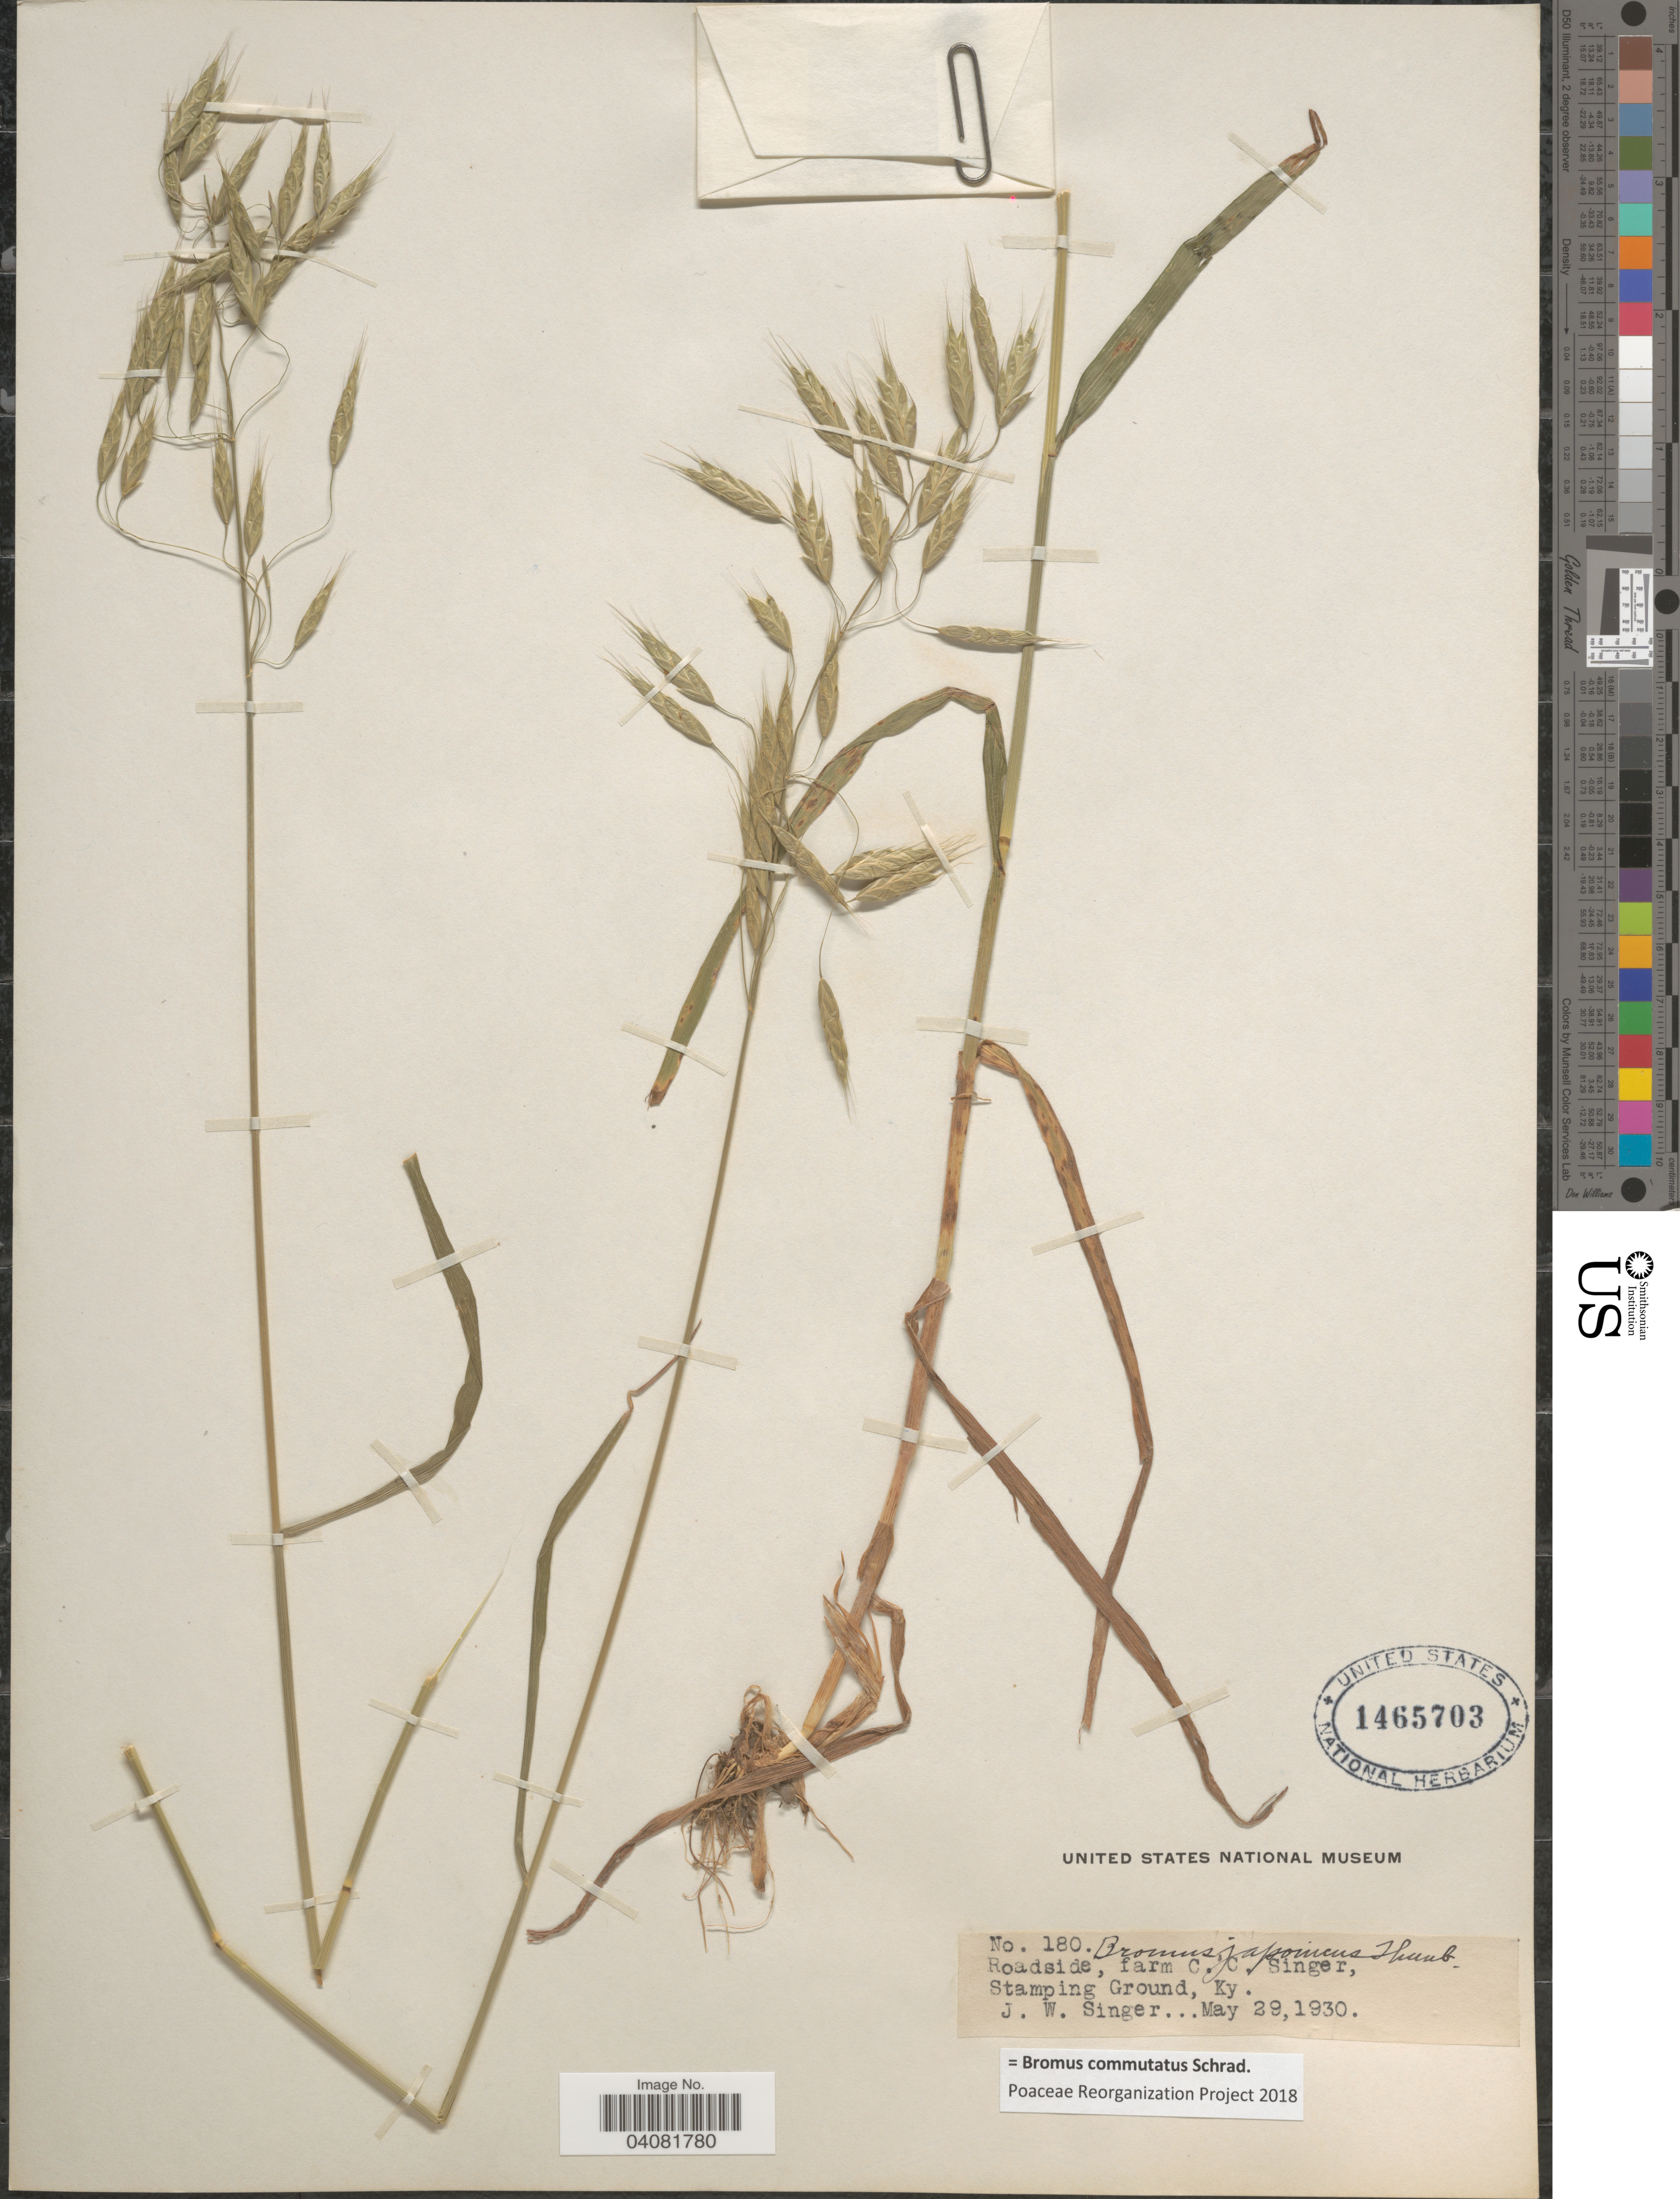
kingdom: Plantae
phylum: Tracheophyta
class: Liliopsida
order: Poales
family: Poaceae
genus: Bromus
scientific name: Bromus commutatus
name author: Schrad.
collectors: J. EW. Singer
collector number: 180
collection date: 1930-05-29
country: United States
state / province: Kentucky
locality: Roadside, farm C. C. Singer, Stamping Ground.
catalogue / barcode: US 1465703